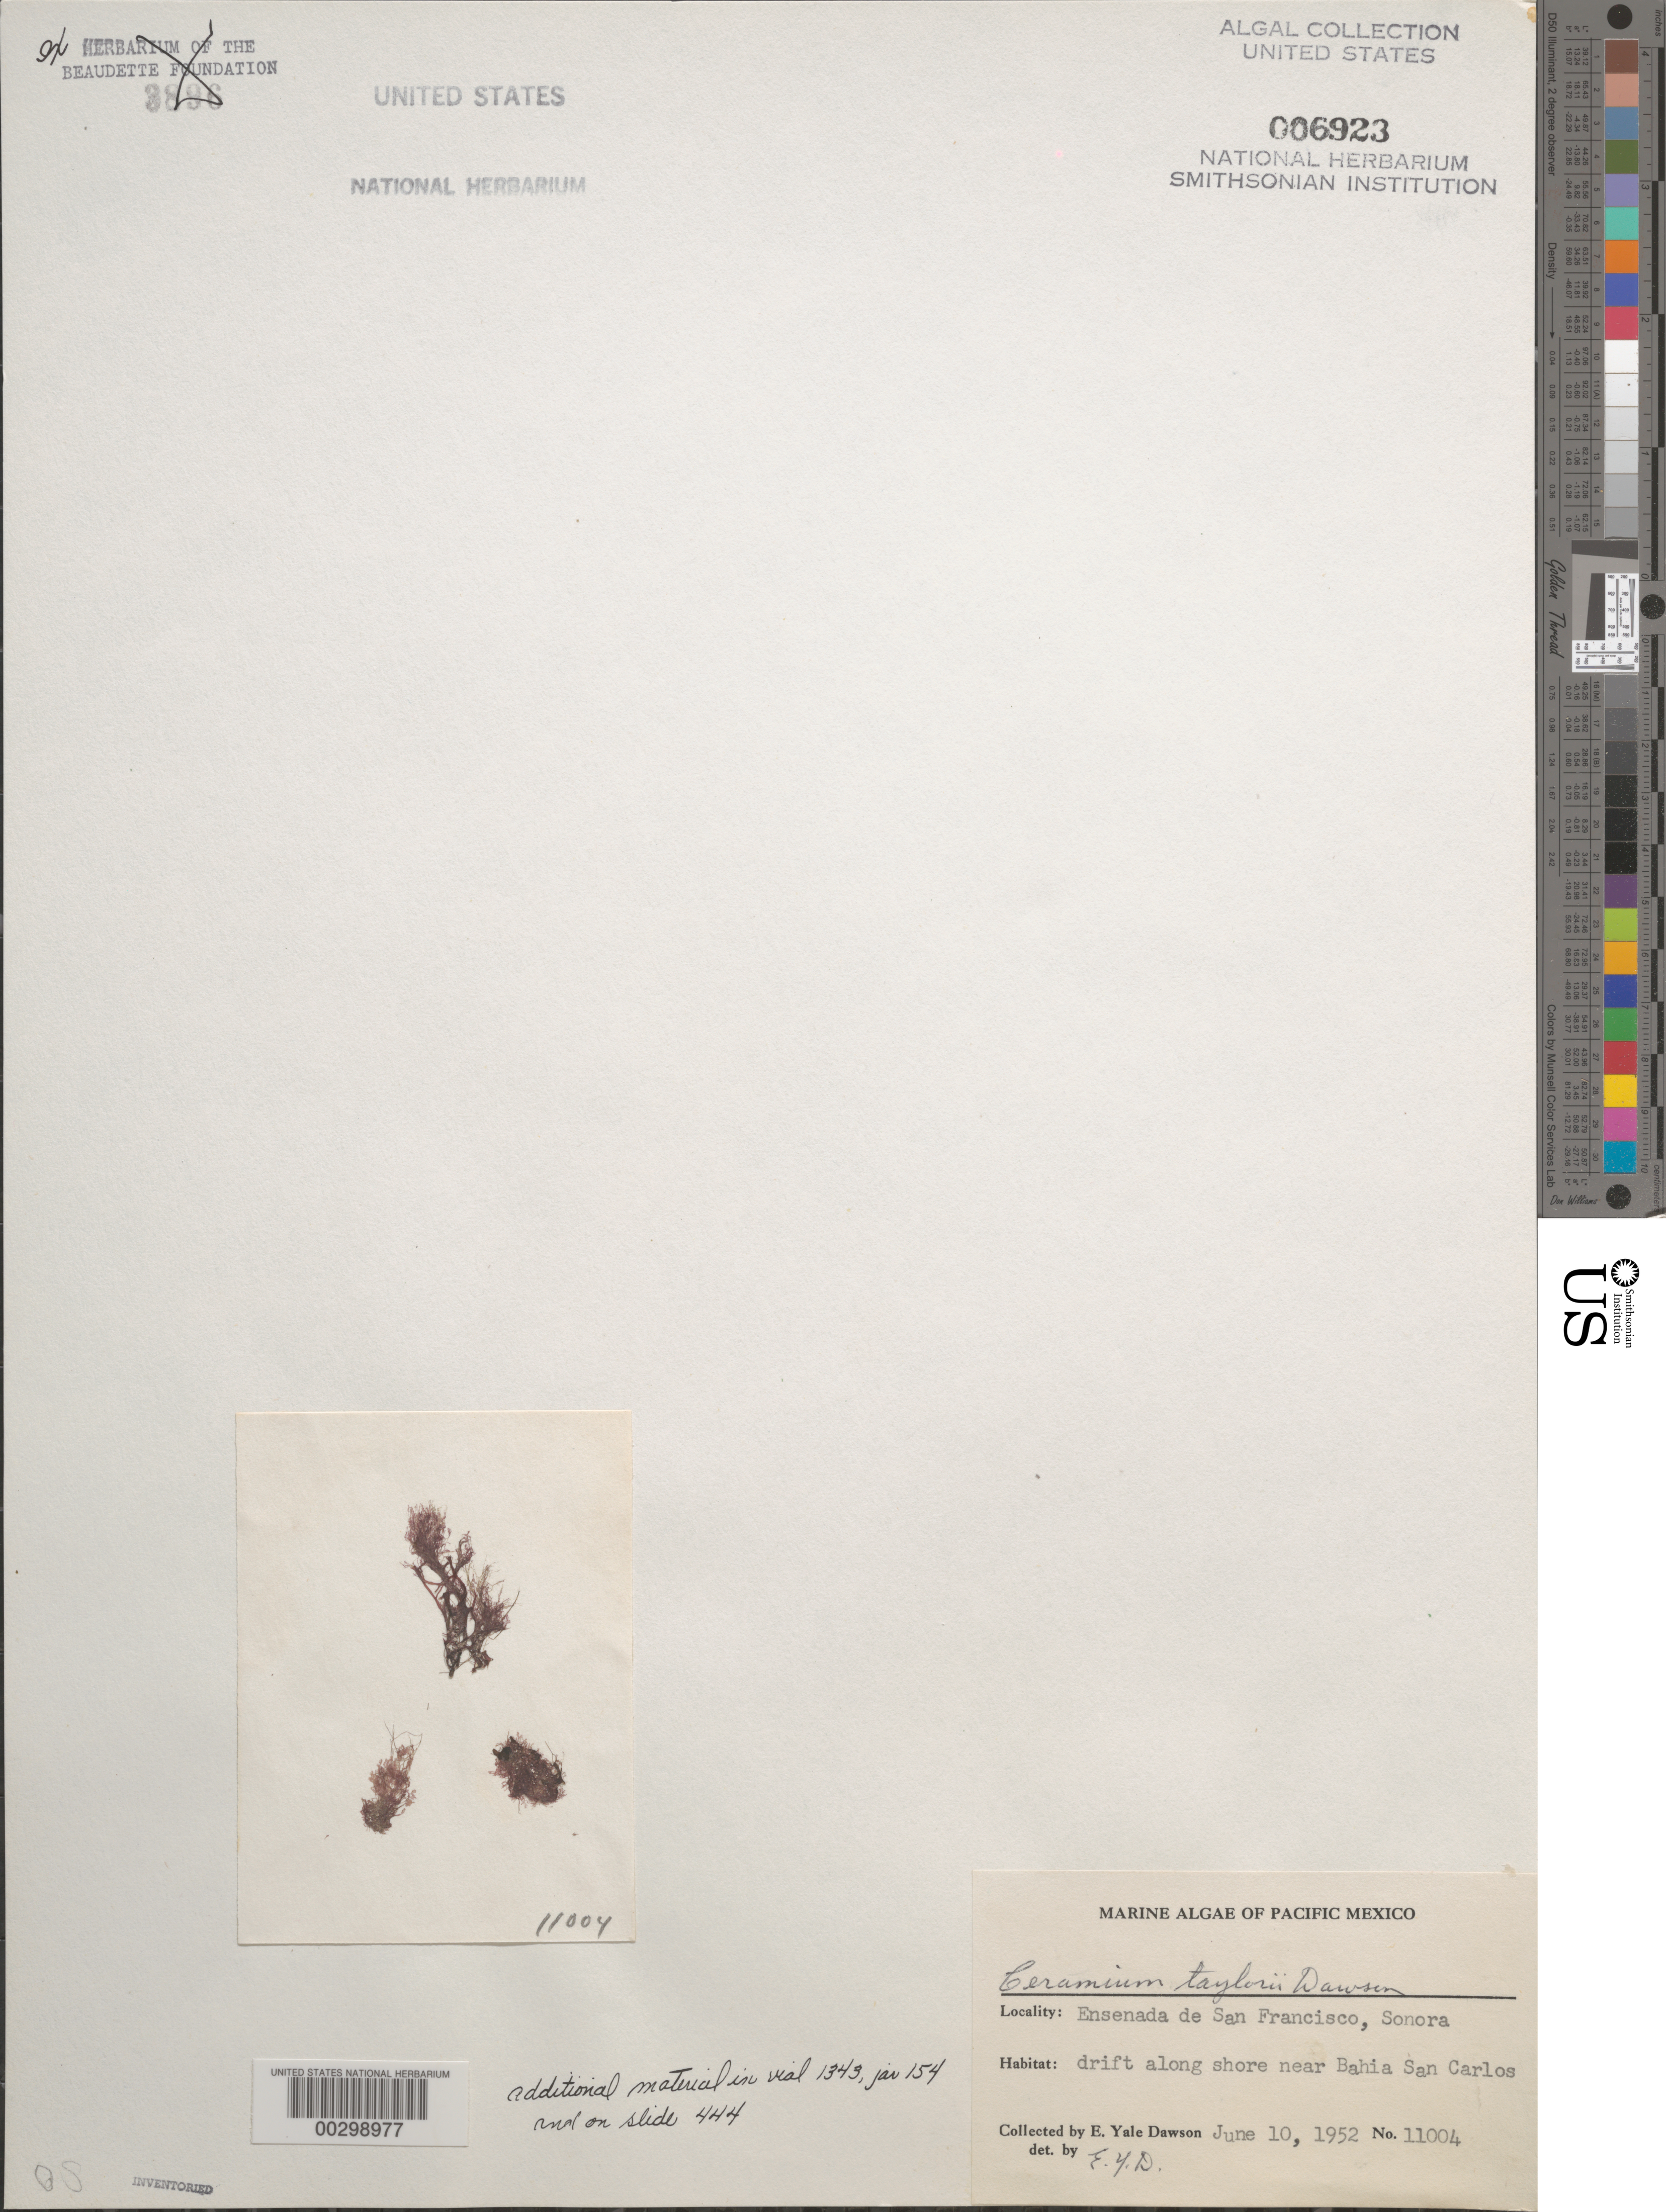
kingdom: Plantae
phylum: Rhodophyta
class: Florideophyceae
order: Ceramiales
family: Ceramiaceae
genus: Gayliella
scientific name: Gayliella taylorii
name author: (E.Y. Dawson) T.O. Cho & S.M. Boo in T.O. Cho et al.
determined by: Algae name updating Project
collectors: E. Y. Dawson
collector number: EYD 11004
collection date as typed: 10 Jun 1952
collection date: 1952-06-10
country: Mexico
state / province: Sonora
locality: Ensenada de San Francisco, near Bahia San Carlos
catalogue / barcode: US 6923